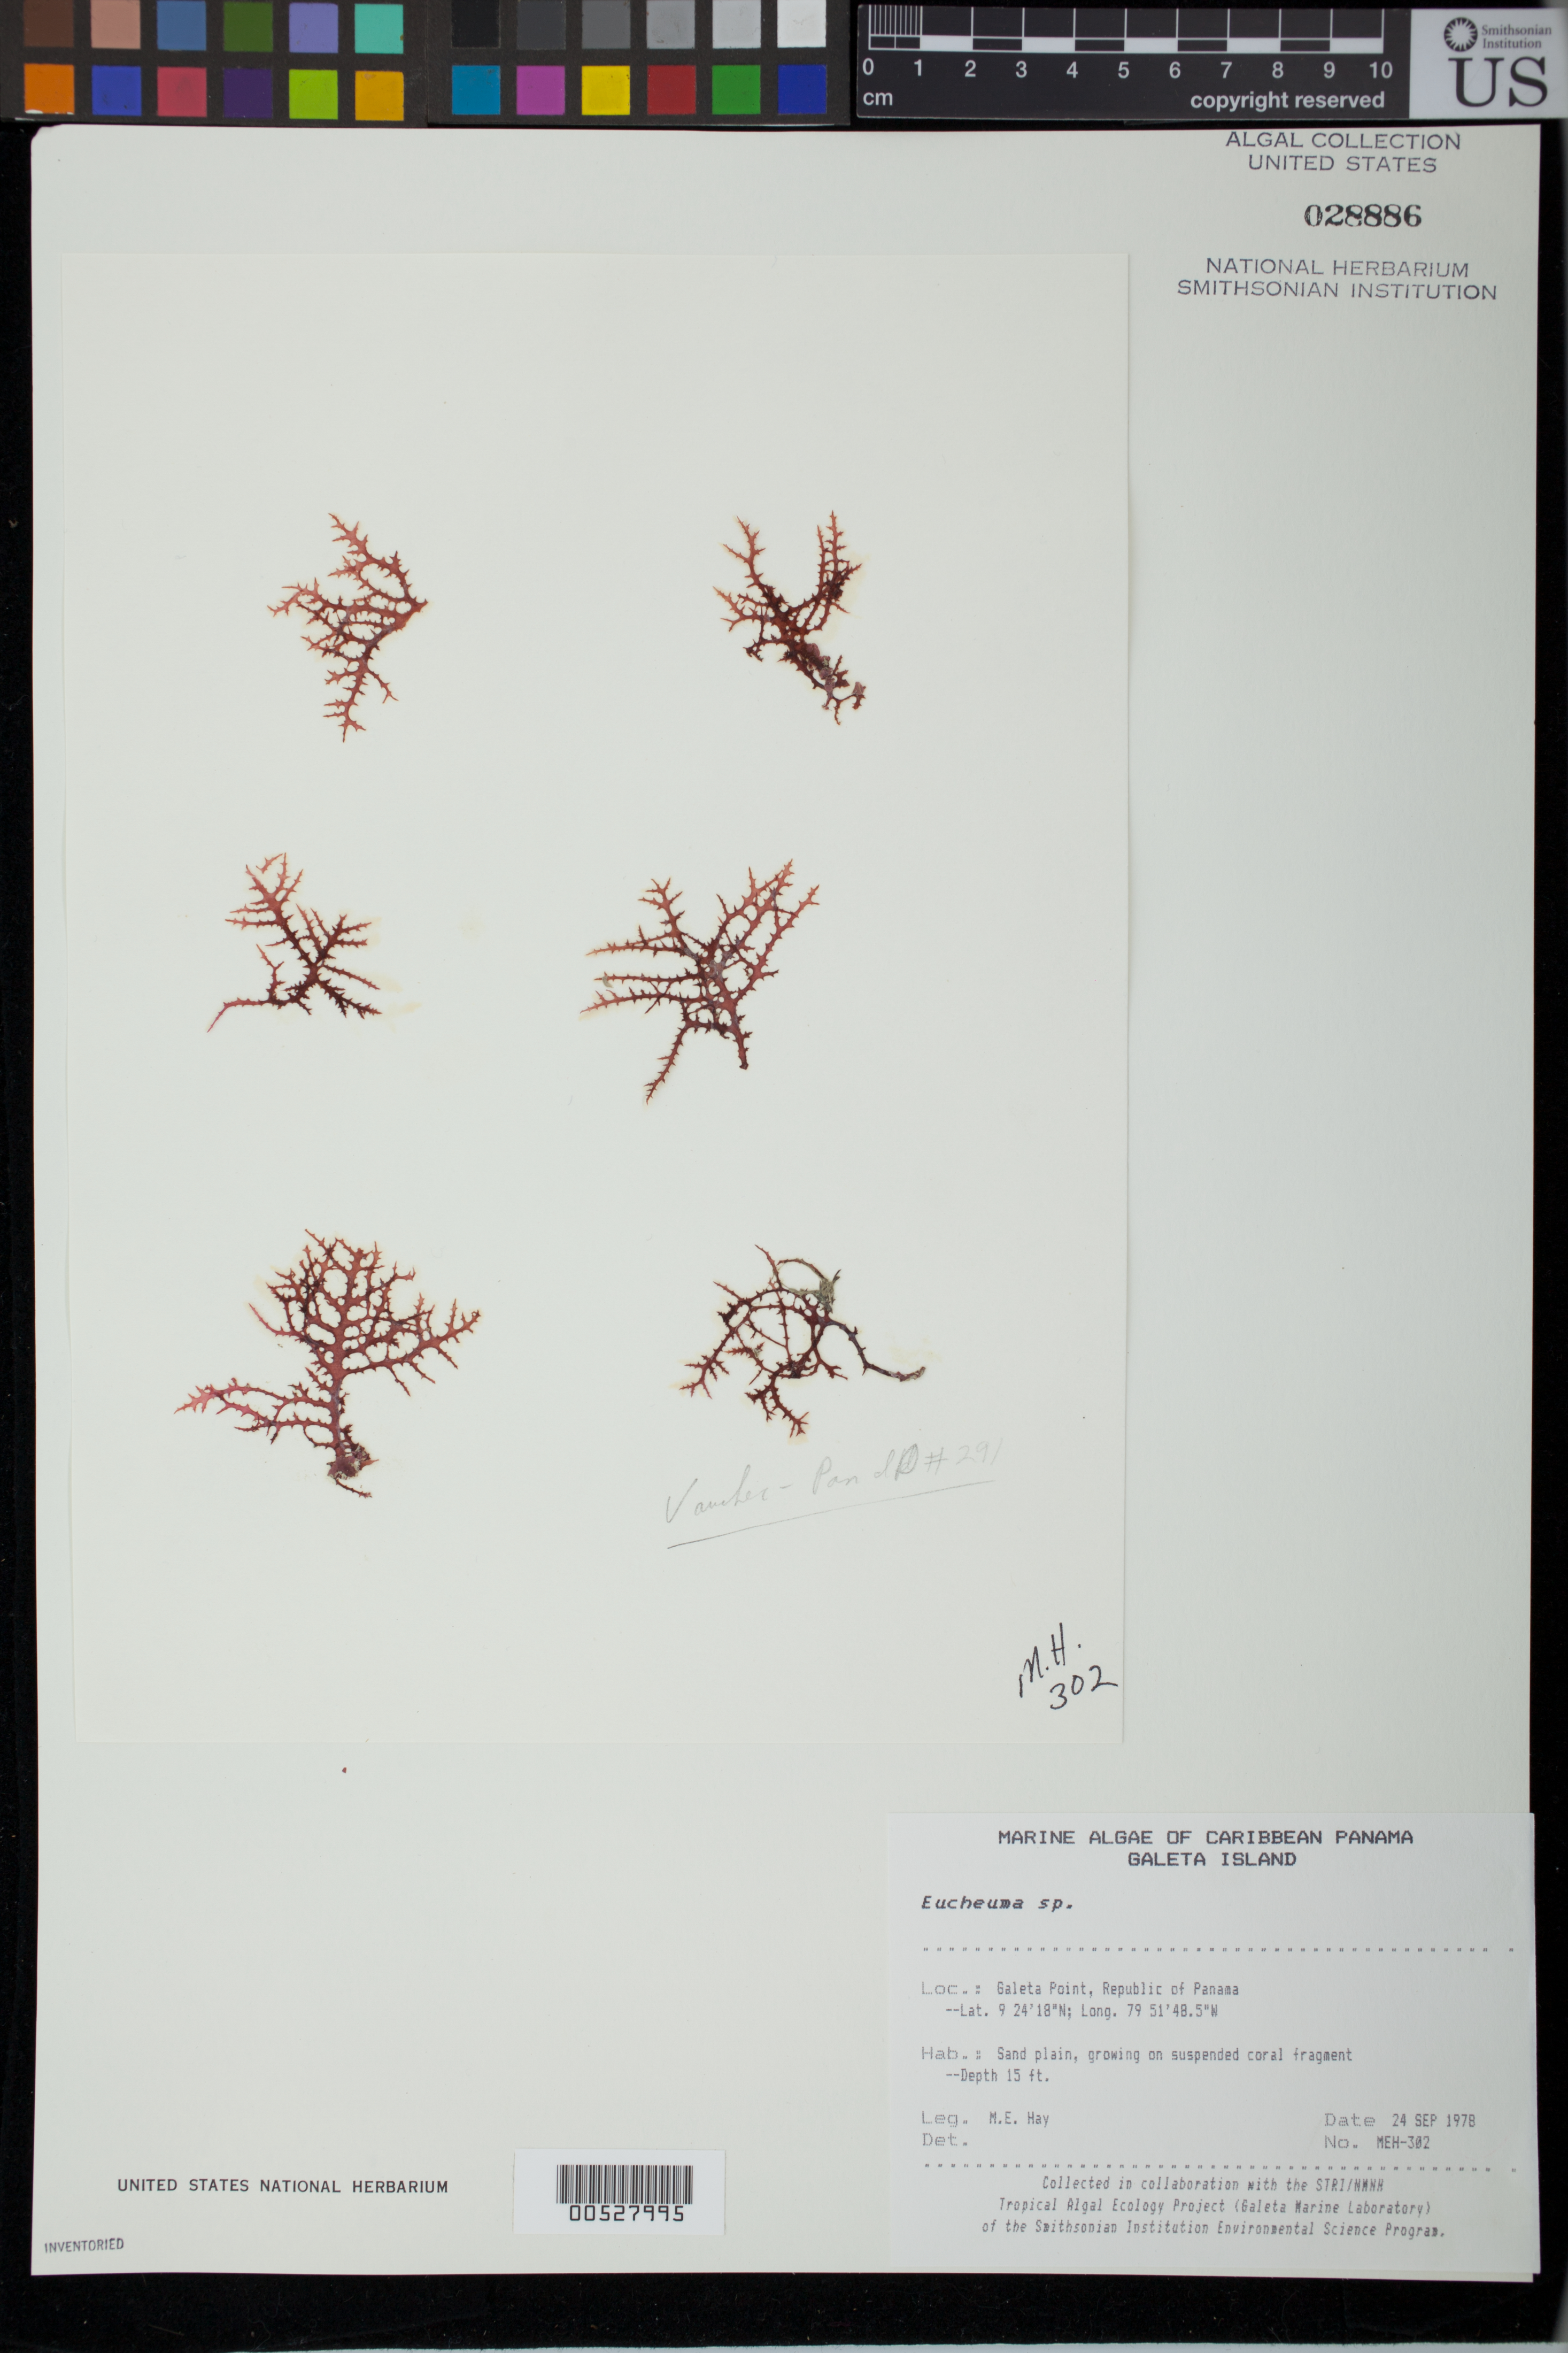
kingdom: Plantae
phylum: Rhodophyta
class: Florideophyceae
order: Gigartinales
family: Solieriaceae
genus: Eucheuma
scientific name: Eucheuma sp.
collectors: M. E. Hay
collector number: MEH-302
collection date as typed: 24 Sep 1978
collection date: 1978-09-24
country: Panama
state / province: Colón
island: Galeta Island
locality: Galeta Point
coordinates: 9 24' 18" N, 79 51' 48.5" W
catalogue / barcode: US 28886